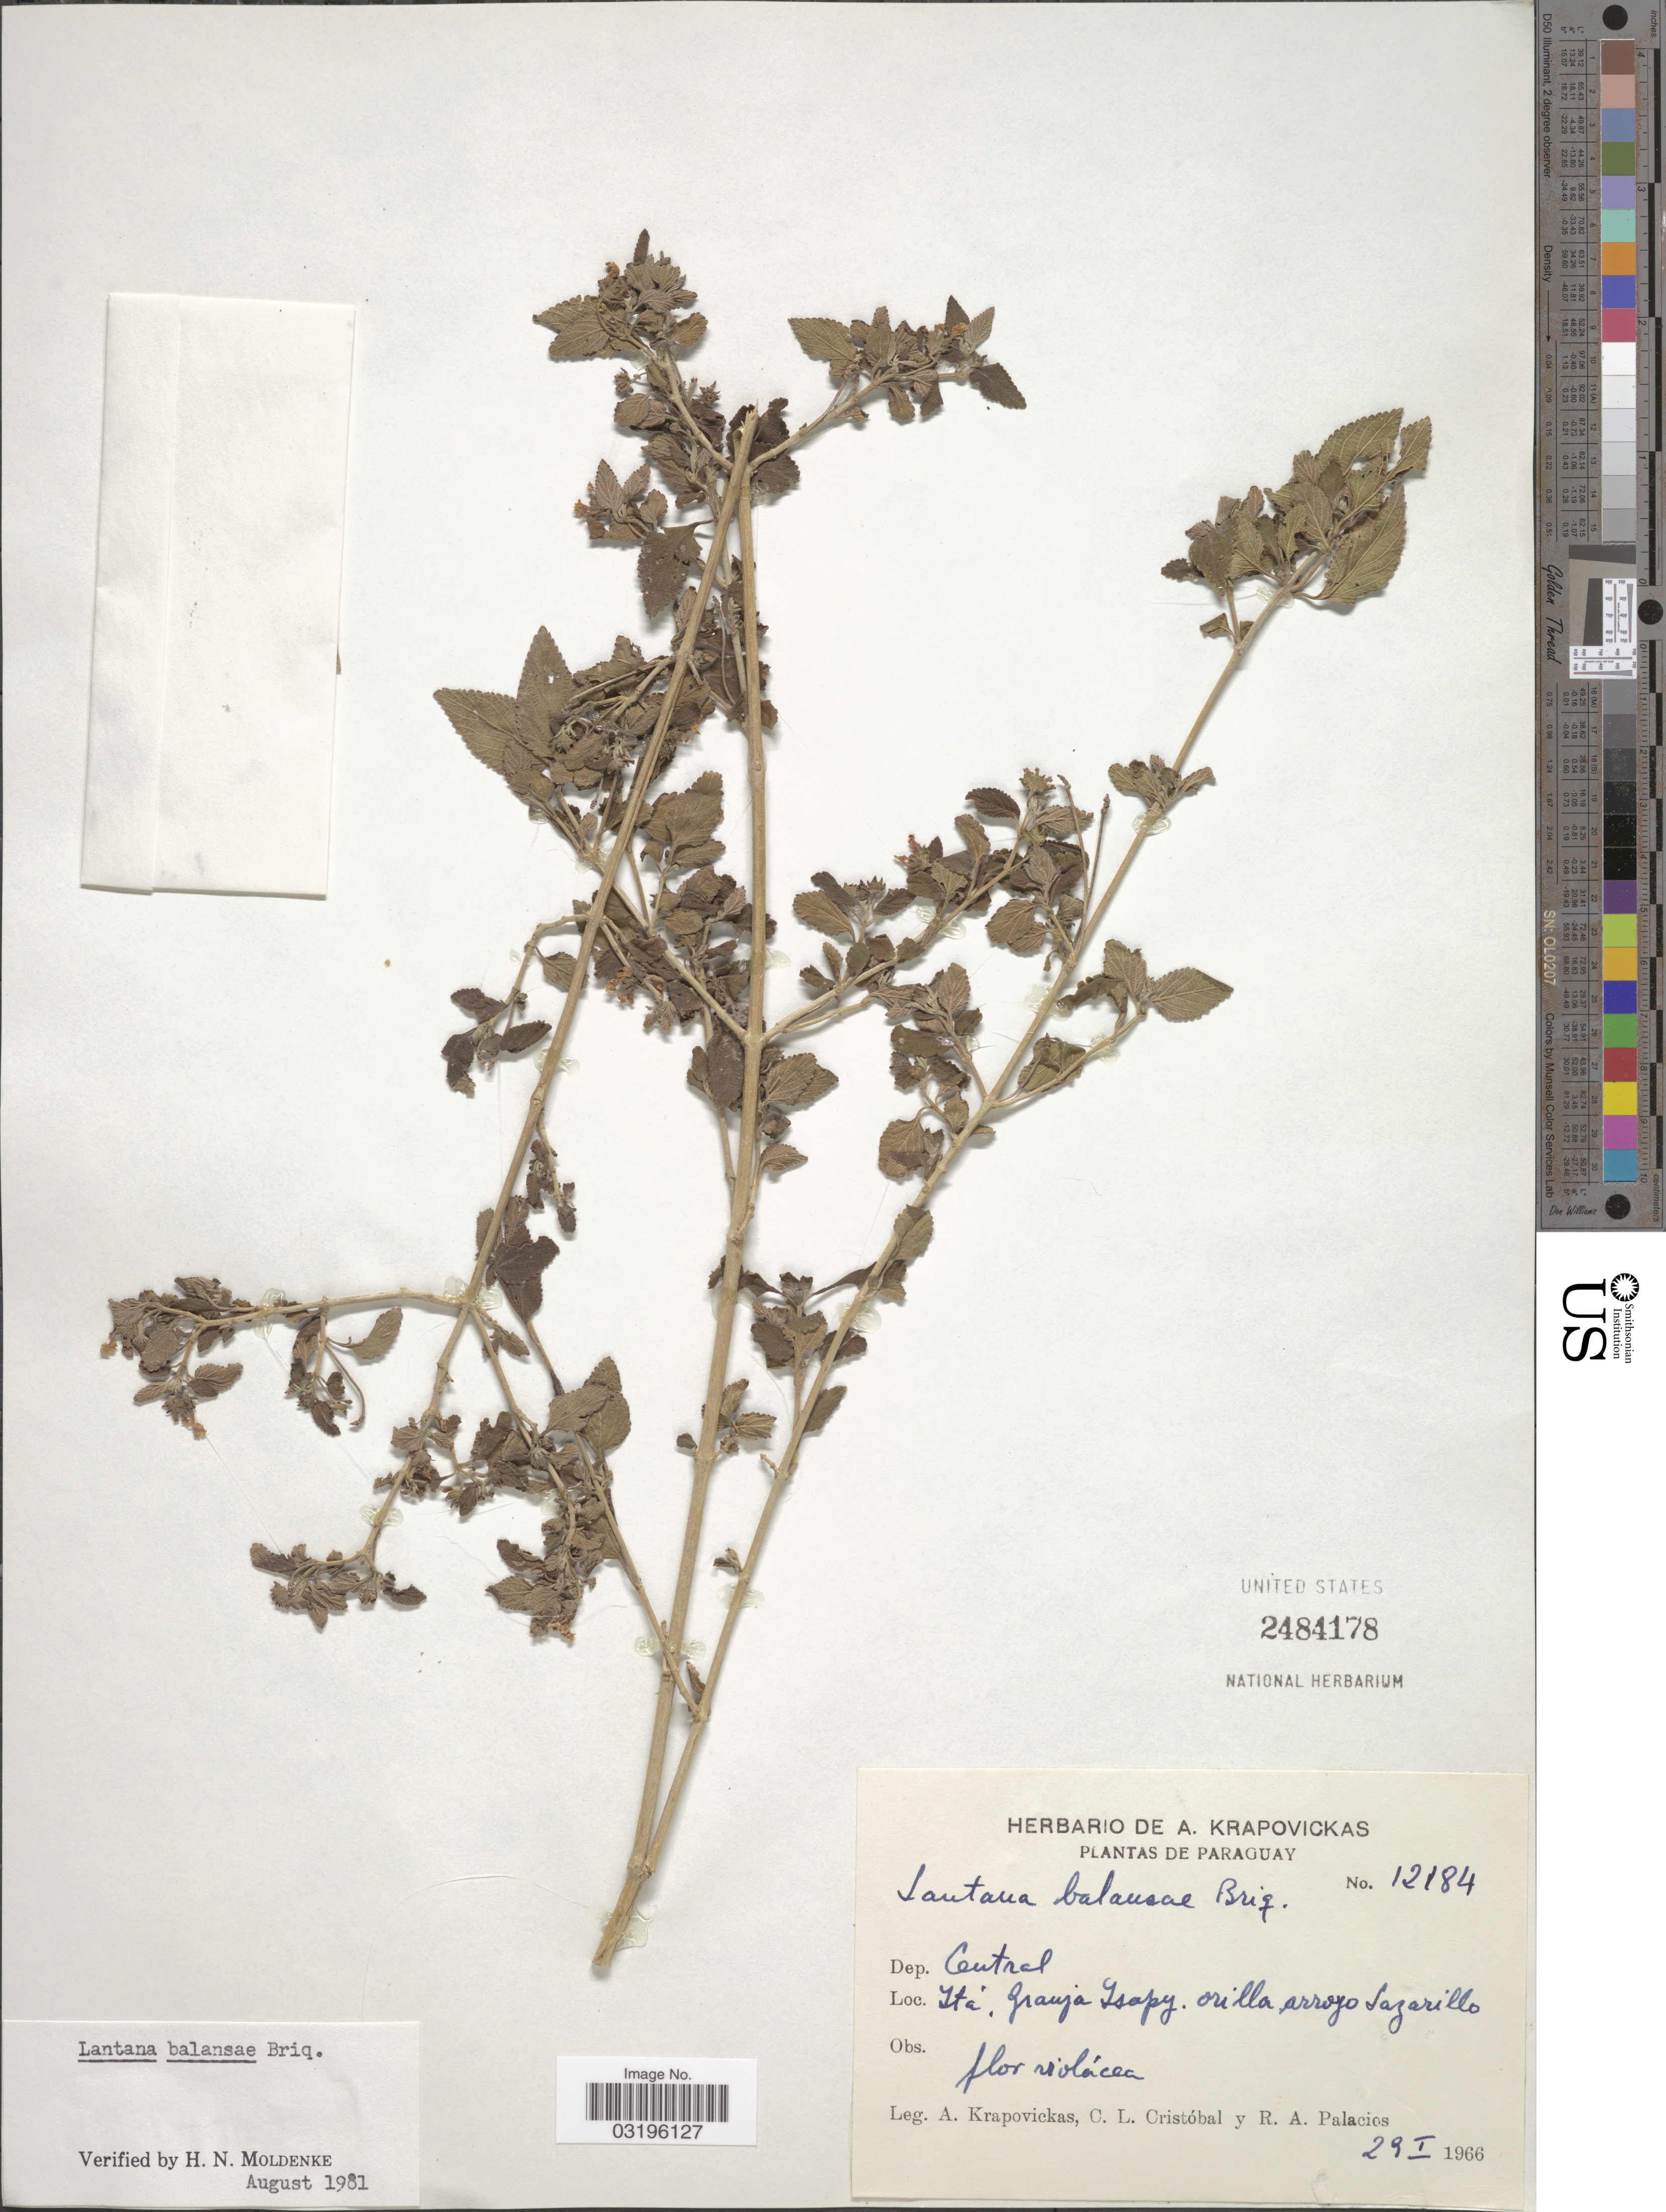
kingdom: Plantae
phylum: Tracheophyta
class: Magnoliopsida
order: Lamiales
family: Verbenaceae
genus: Lantana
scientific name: Lantana balansae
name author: Briq.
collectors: A. Krapovicas, C. L. Cristóbal & R. Palacios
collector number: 12184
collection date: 1966-01-29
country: Paraguay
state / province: Central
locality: Dep. Central. Itá. Granja Isapy. Orilla arroyo Lazarillo.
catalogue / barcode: US 2484178